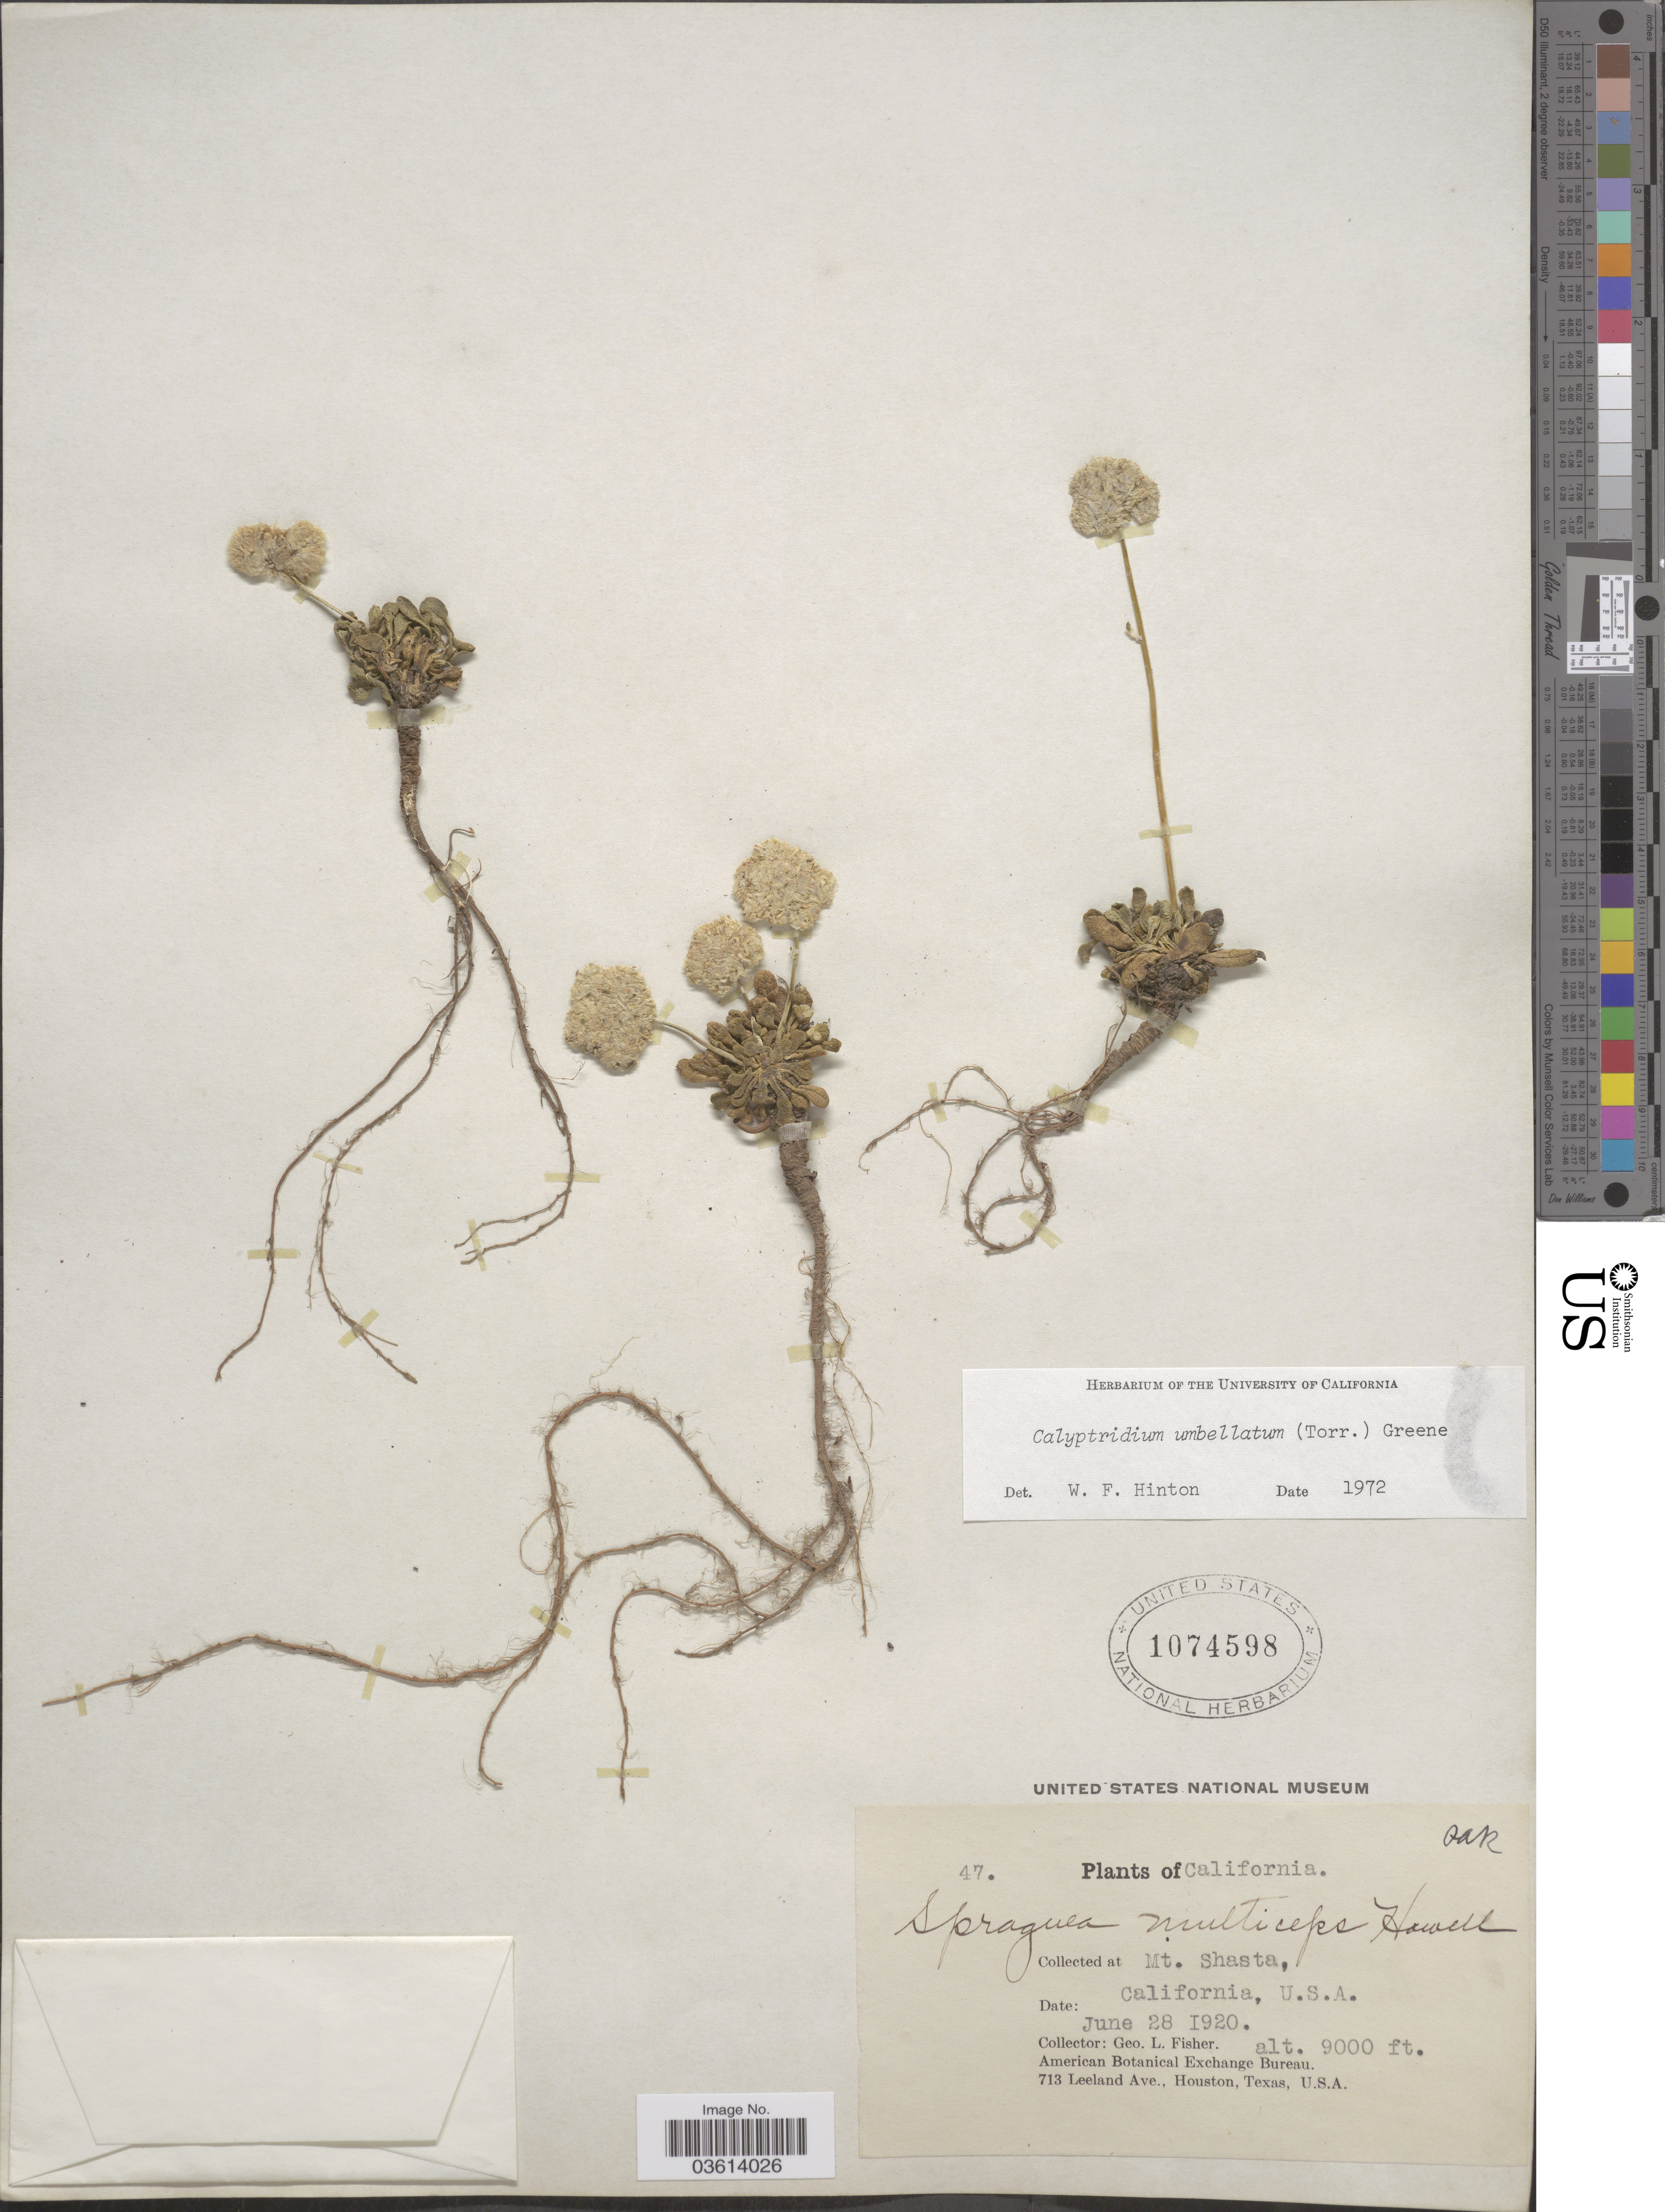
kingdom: Plantae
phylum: Tracheophyta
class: Magnoliopsida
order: Caryophyllales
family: Montiaceae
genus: Calyptridium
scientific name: Calyptridium umbellatum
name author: (Torr.) Greene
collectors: G. L. Fisher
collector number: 47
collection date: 1920-06-28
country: United States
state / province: California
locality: Mt. Shasta.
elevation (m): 2743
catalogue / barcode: US 1074598